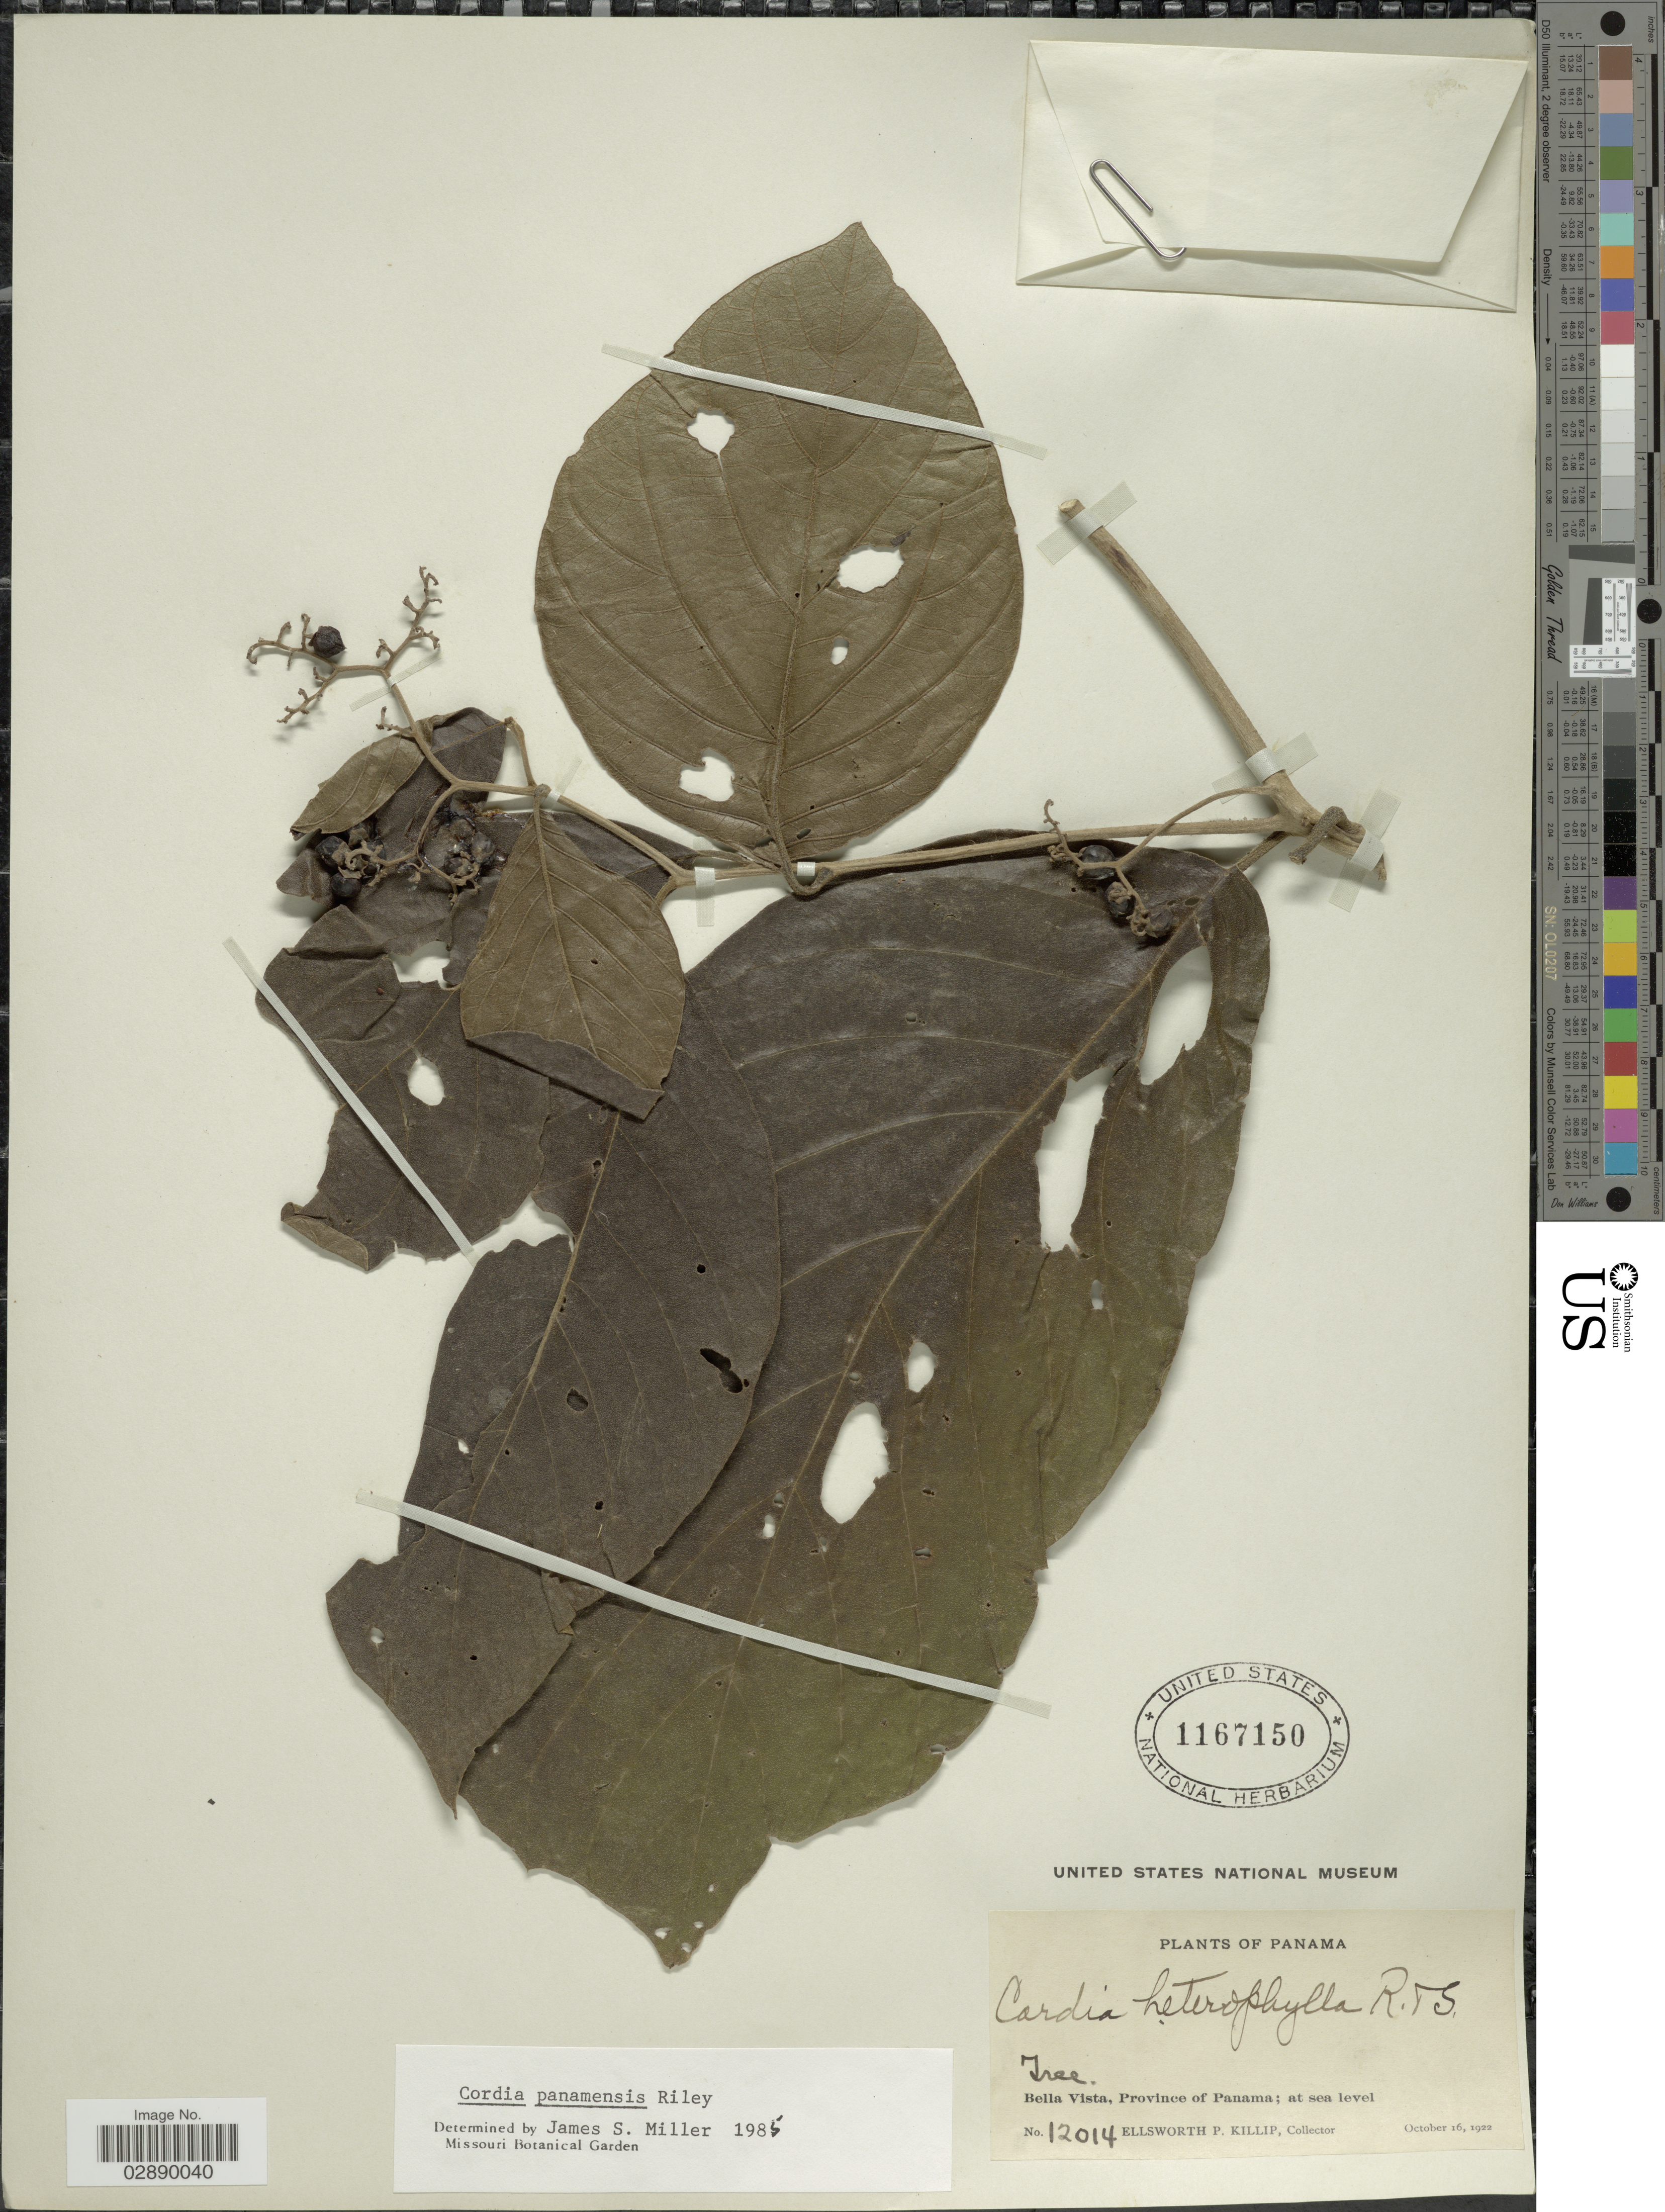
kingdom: Plantae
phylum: Tracheophyta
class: Magnoliopsida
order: Boraginales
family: Cordiaceae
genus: Cordia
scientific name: Cordia panamensis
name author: L. Riley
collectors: E. P. Killip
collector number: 12014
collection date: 1922-10-16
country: Panama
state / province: Panamá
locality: Bella Vista, Province of Panama.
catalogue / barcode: US 1167150